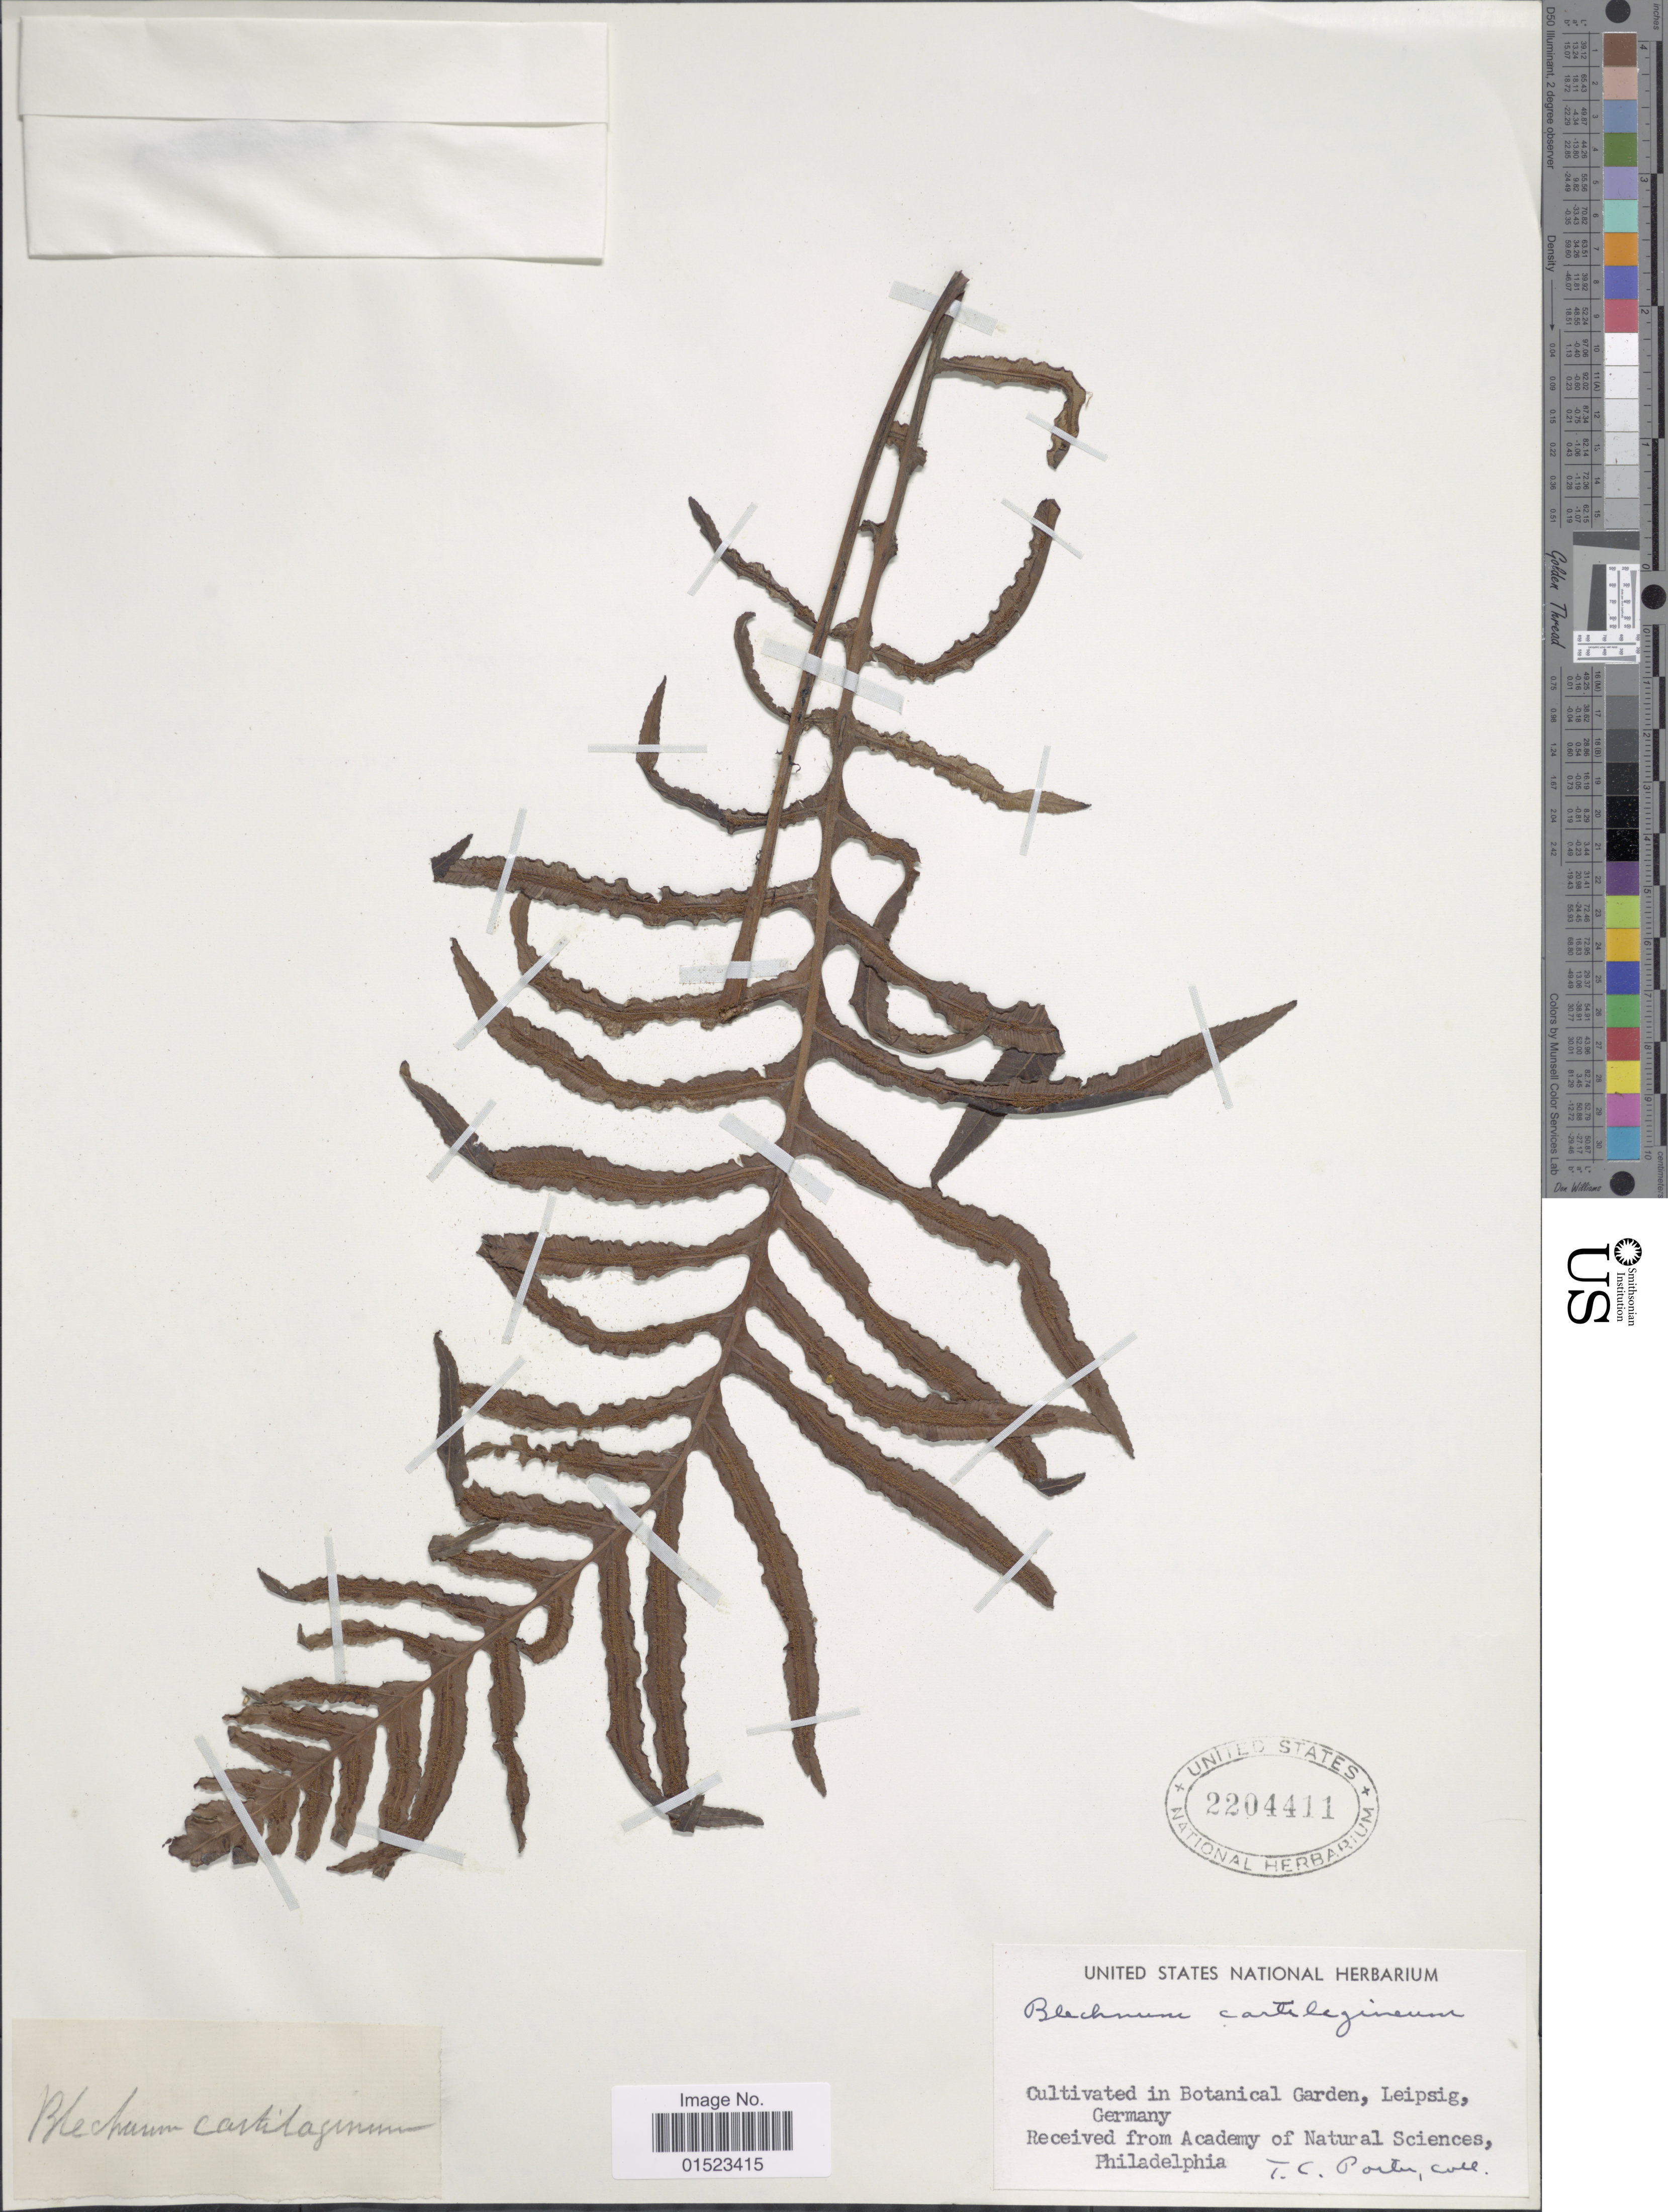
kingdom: Plantae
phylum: Tracheophyta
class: Polypodiopsida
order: Polypodiales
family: Blechnaceae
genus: Blechnum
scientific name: Blechnum cartilagineum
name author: Sw.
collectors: T. C. Porter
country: Germany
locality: Botanical Garden, Leipsig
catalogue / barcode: US 2204411